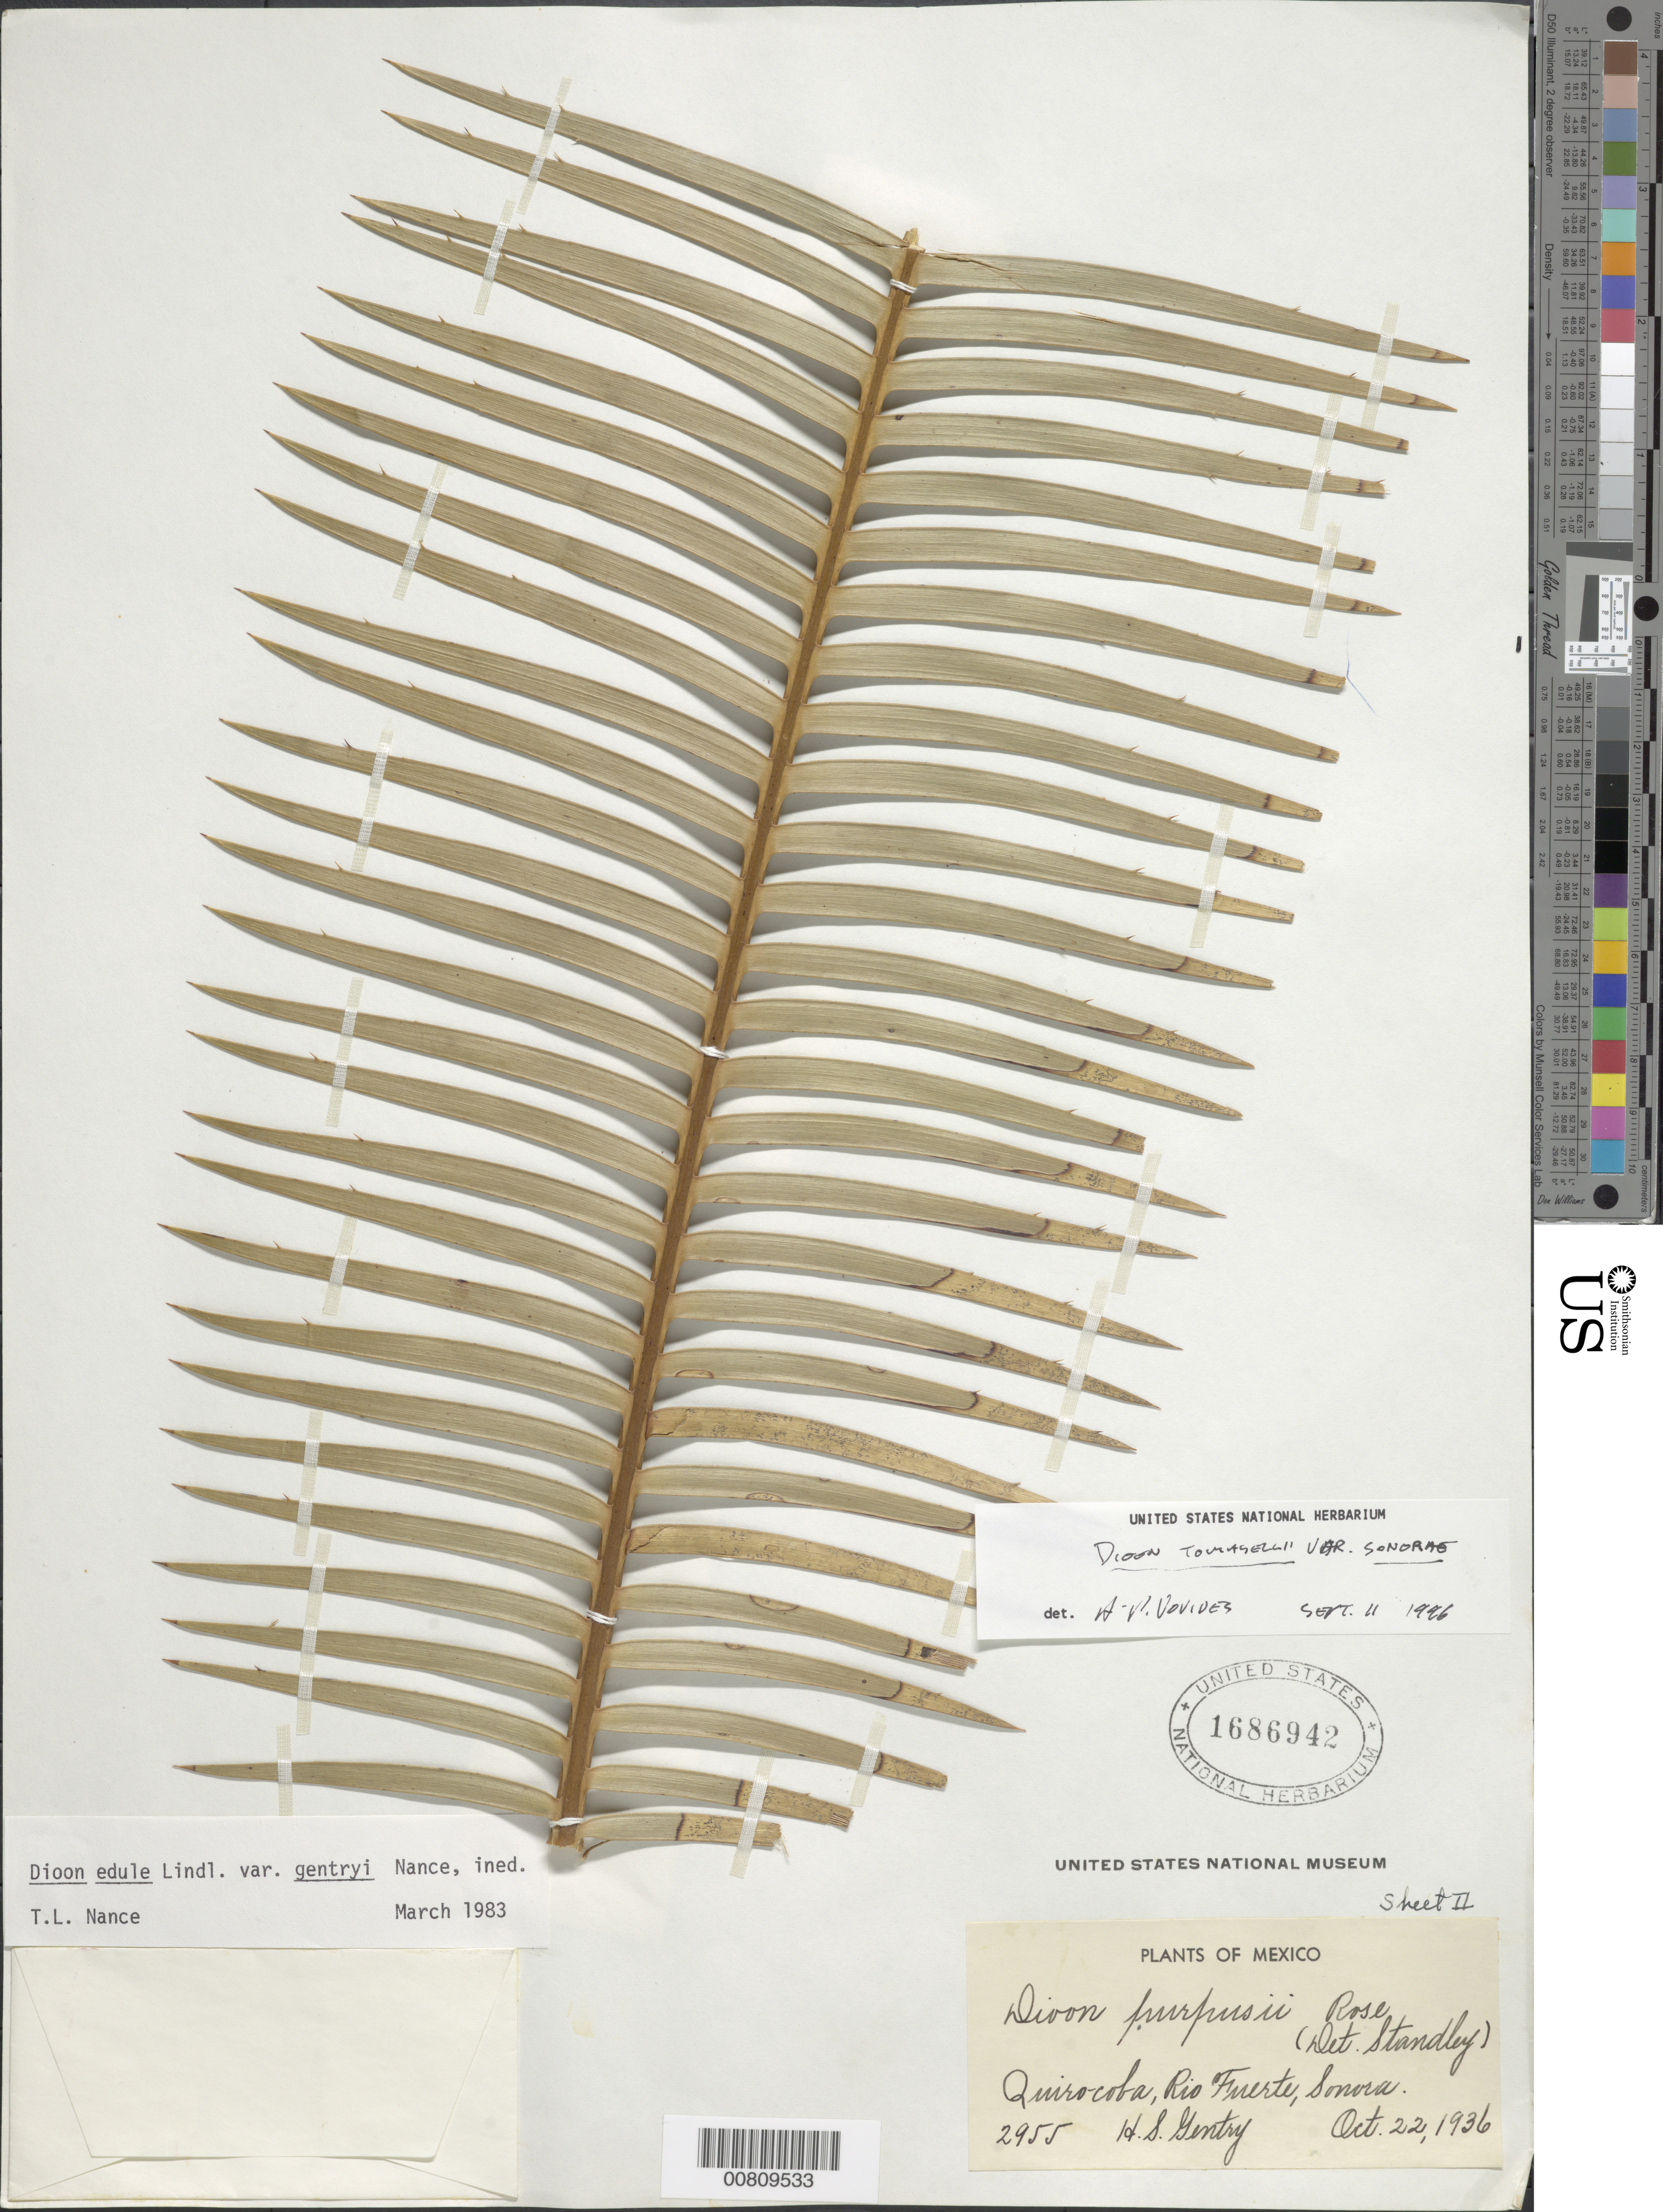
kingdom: Plantae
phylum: Tracheophyta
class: Cycadopsida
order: Cycadales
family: Zamiaceae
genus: Dioon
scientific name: Dioon tomasellii var. sonorense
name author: De Luca et al.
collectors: H. S. Gentry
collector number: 2955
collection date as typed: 22 Oct 1936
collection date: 1936-10-22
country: Mexico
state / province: Sonora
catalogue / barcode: US 1686942